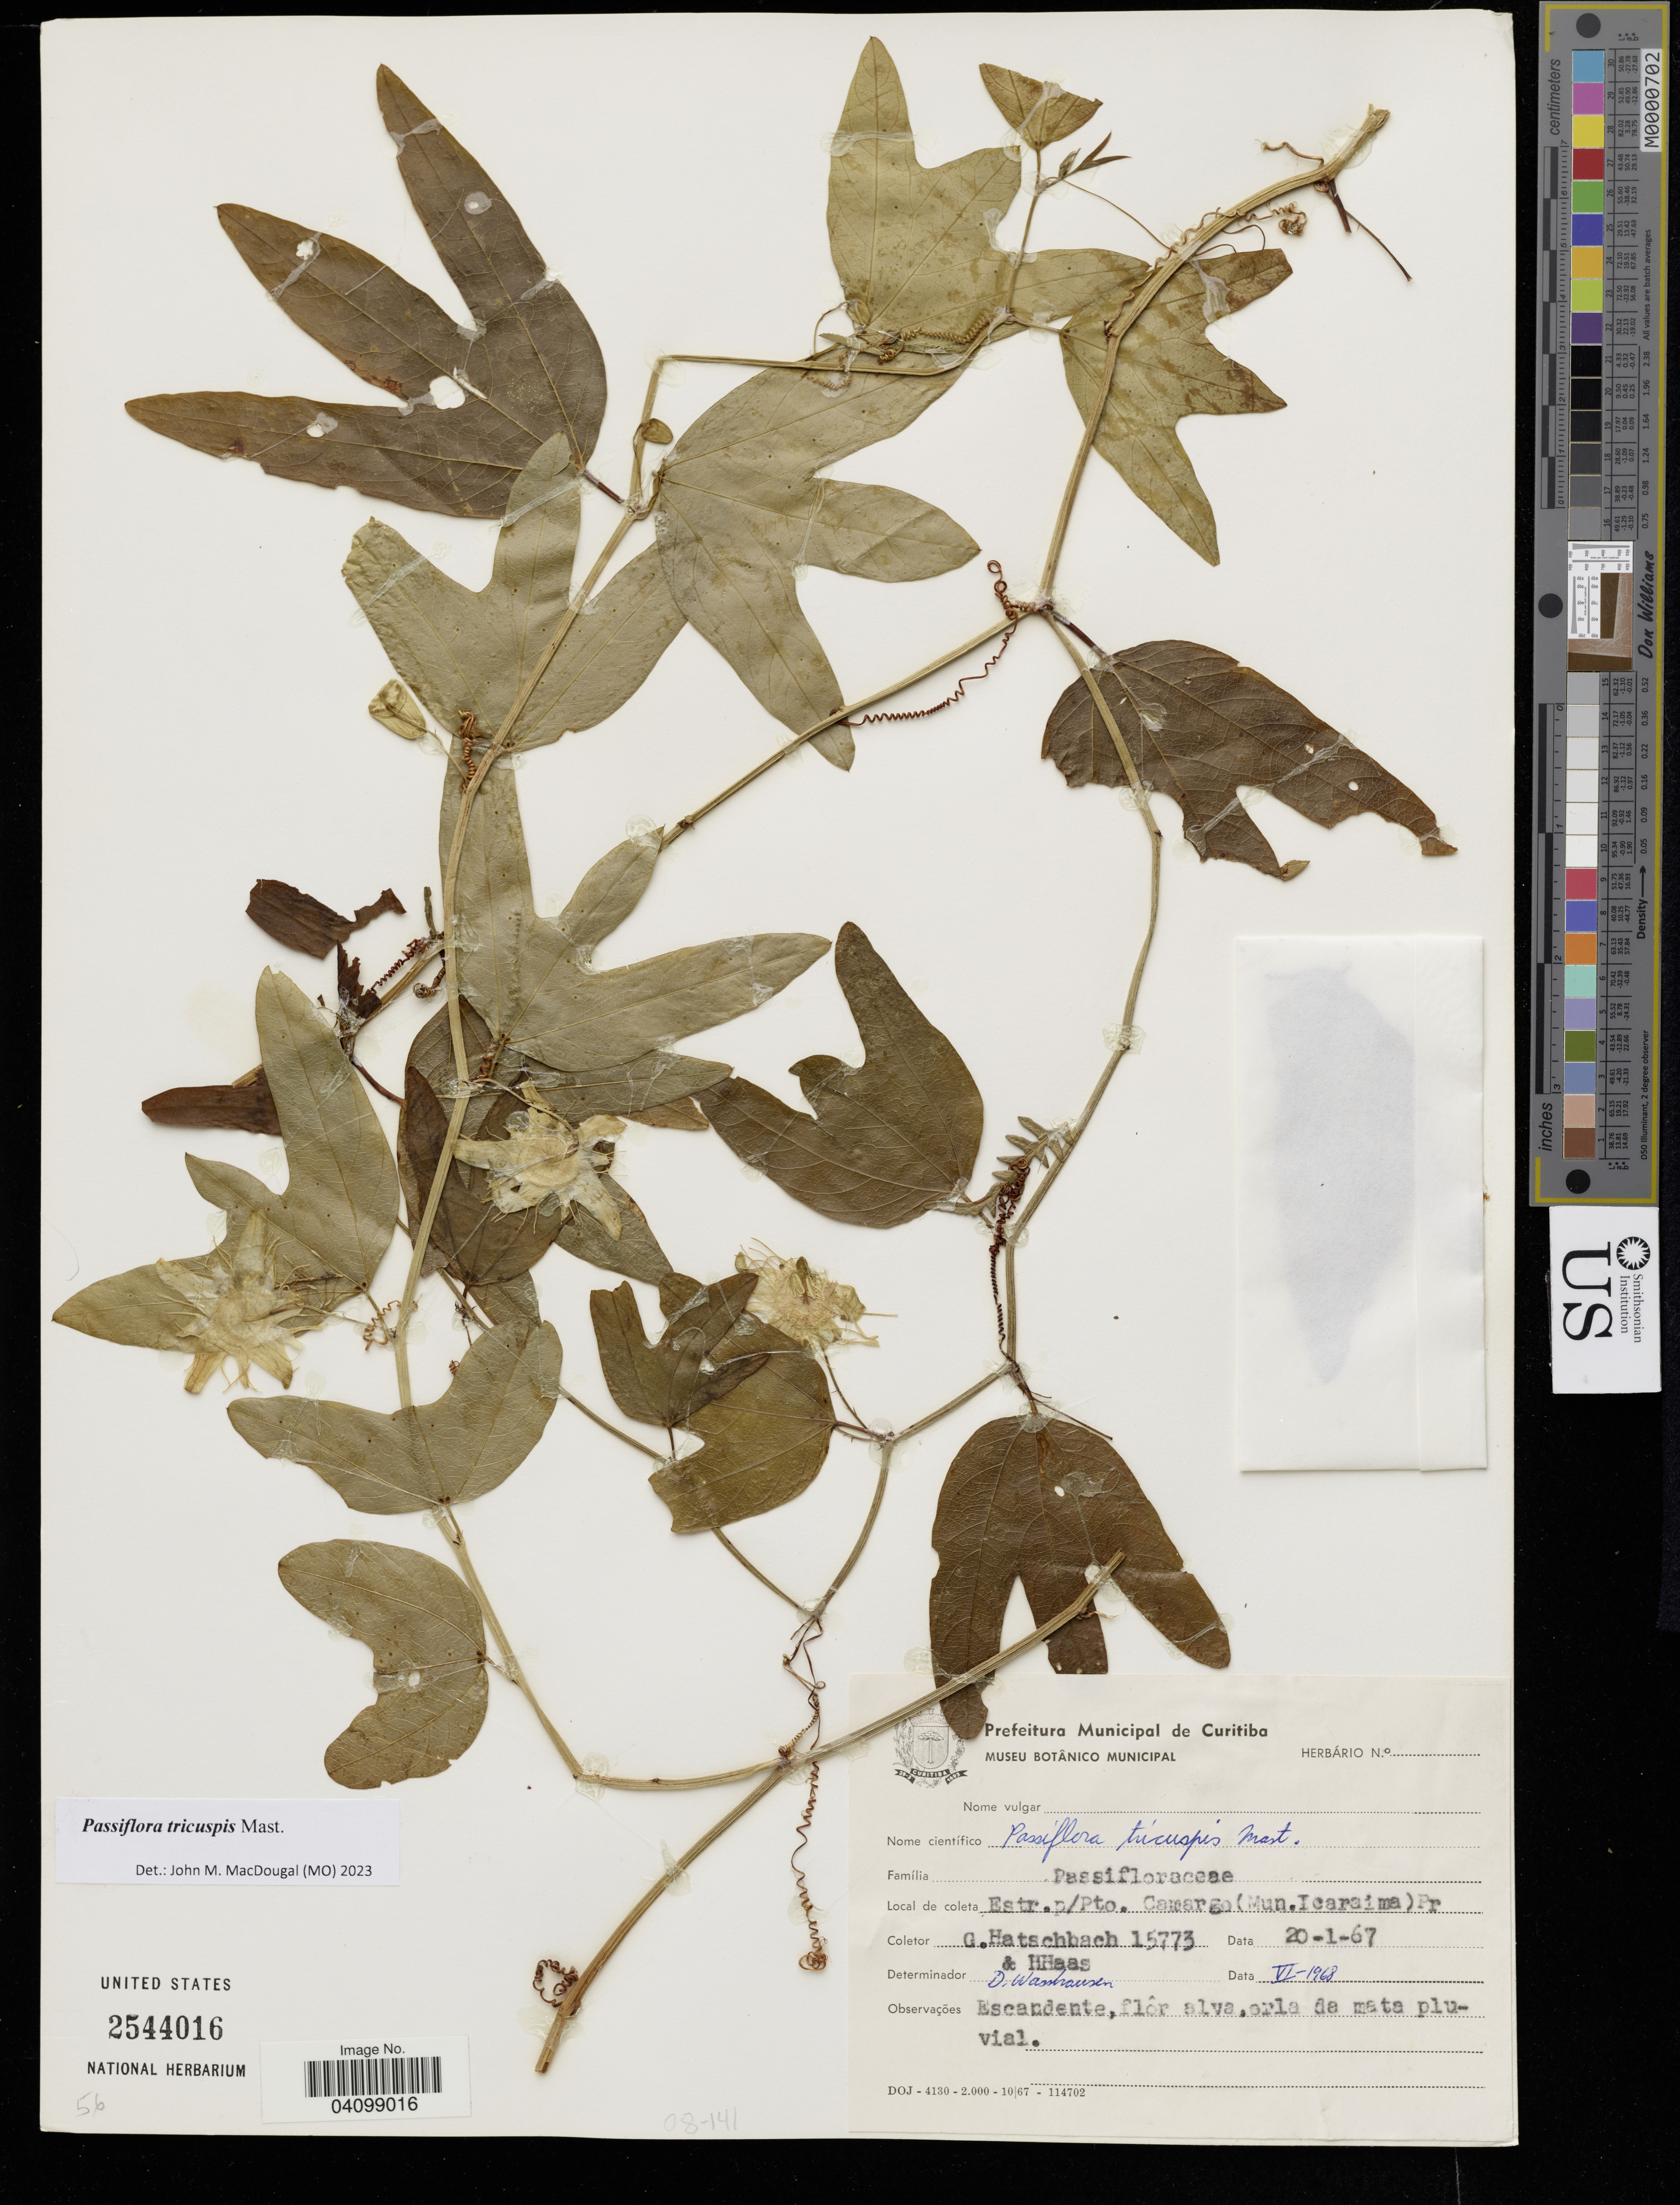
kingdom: Plantae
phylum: Tracheophyta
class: Magnoliopsida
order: Malpighiales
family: Passifloraceae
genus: Passiflora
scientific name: Passiflora tricuspis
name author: Mast.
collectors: G. Hatscbach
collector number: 15773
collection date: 1967-01-20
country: Peru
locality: Estr.p/Pto. Camargo (Mun. Icaraima) Pr.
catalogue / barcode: US 2544016